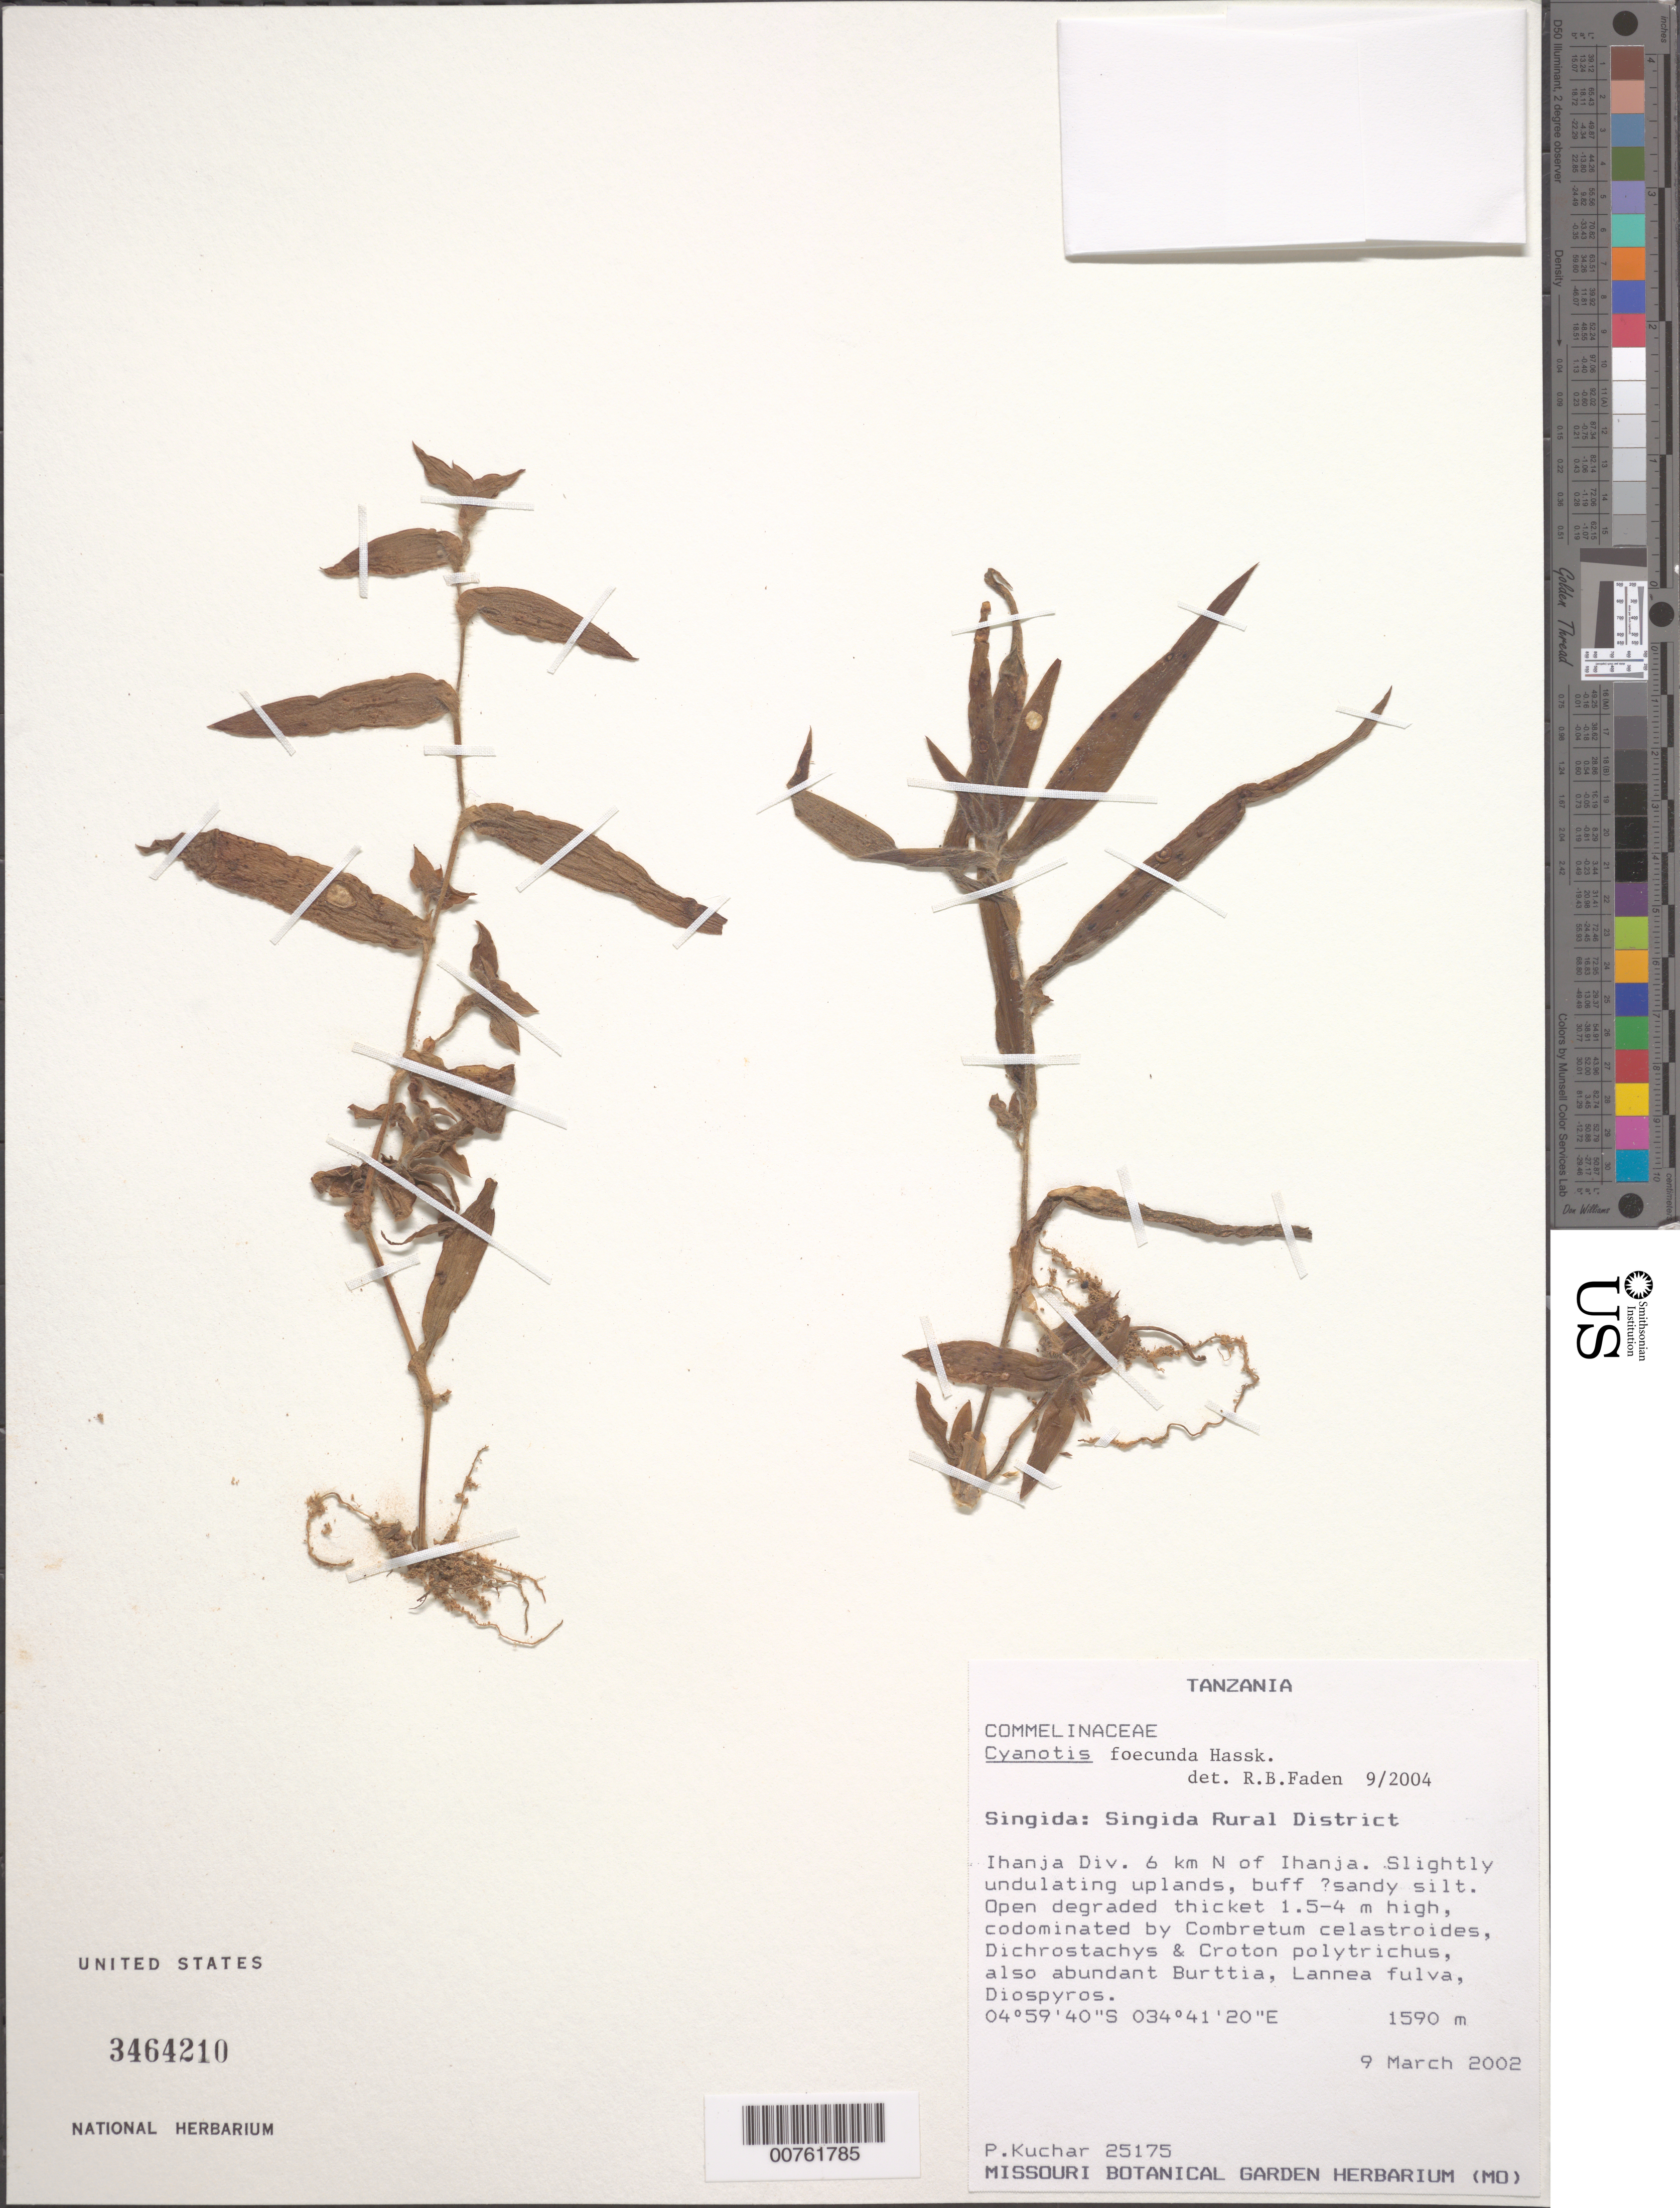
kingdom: Plantae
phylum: Tracheophyta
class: Liliopsida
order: Commelinales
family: Commelinaceae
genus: Cyanotis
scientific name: Cyanotis foecunda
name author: DC. ex Hassk.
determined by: Faden, Robert B., (US), Smithsonian Institution - National Museum of Natural History (UNITED STATES)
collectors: P. Kuchar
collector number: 25175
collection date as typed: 09 March 2002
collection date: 2002-03-09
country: Tanzania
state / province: Singida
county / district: Singida Rural District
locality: Ihanja Div. 6 km N of Ihanja.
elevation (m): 1590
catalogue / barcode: US 3464210